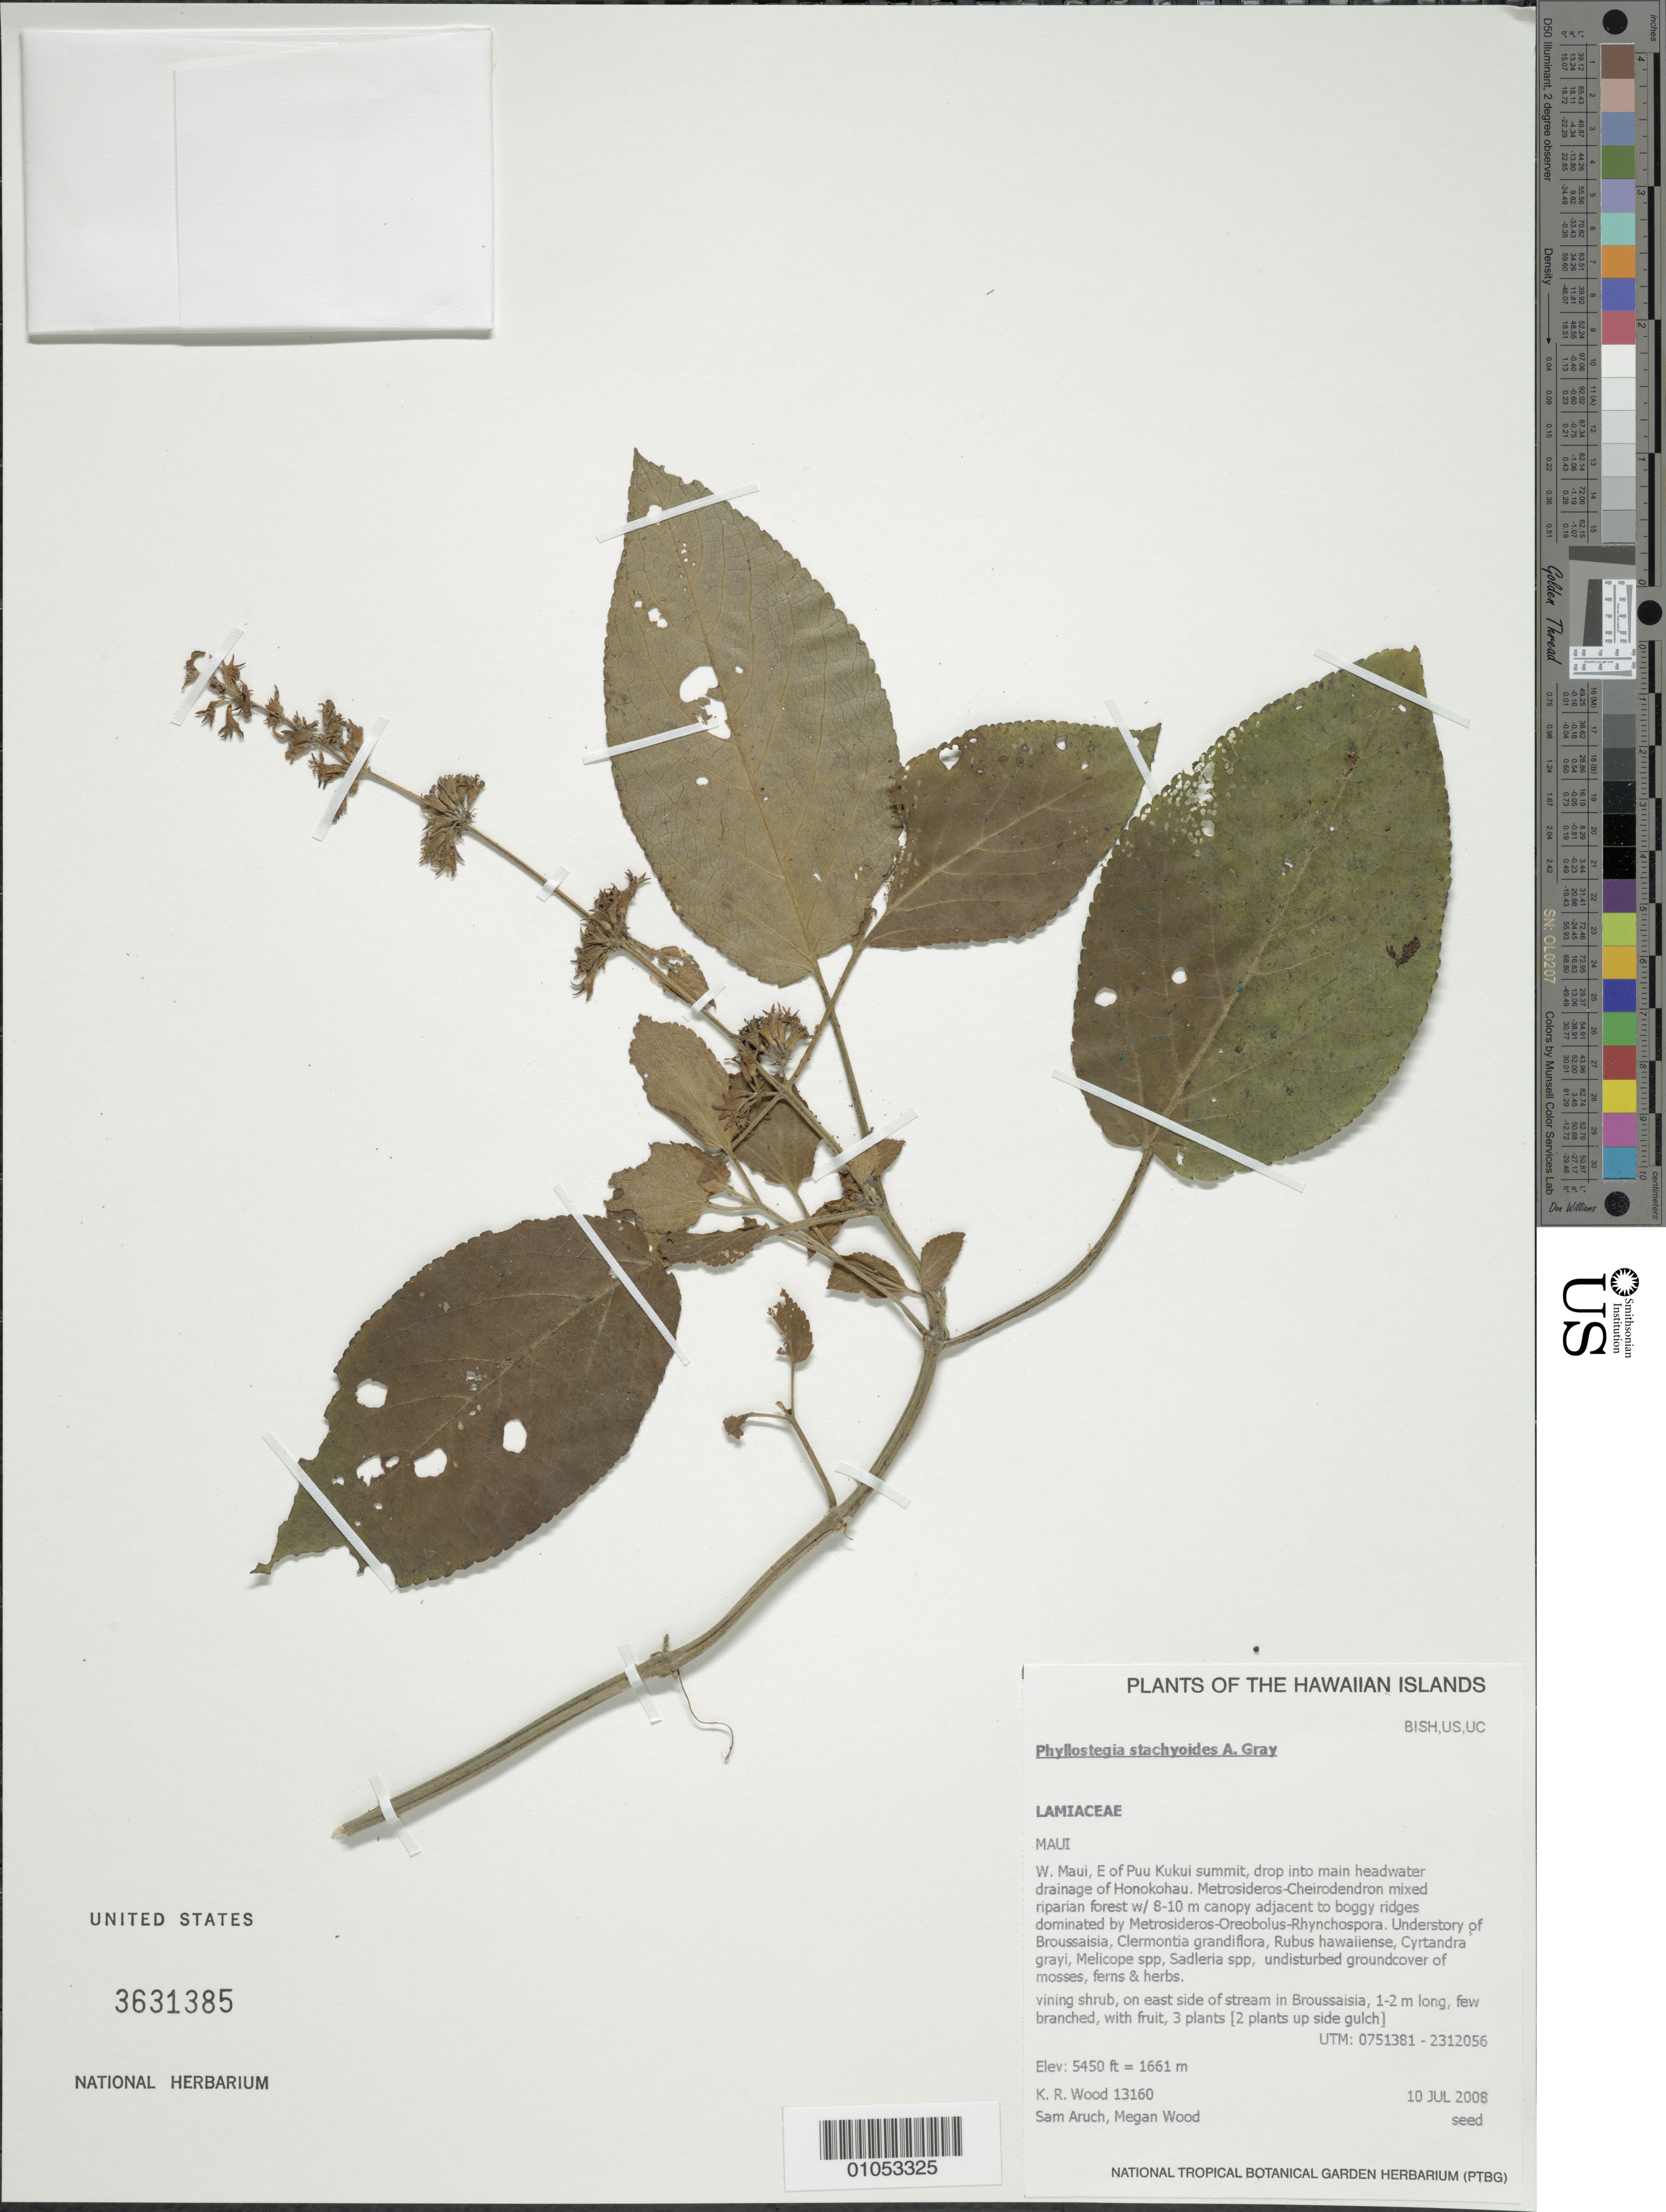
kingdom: Plantae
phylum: Tracheophyta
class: Magnoliopsida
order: Lamiales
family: Lamiaceae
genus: Phyllostegia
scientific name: Phyllostegia stachyoides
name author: A. Gray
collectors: K. R. Wood, S. Aruch & M. Wood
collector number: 13160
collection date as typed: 10 Jul 2008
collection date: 2008-07-10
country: United States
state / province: Hawaii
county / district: Maui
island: Maui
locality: W. Maui, E of Puu Kukui summit, drop into main headwater drainage of Honokohau.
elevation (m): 1661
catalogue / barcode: US 3631385